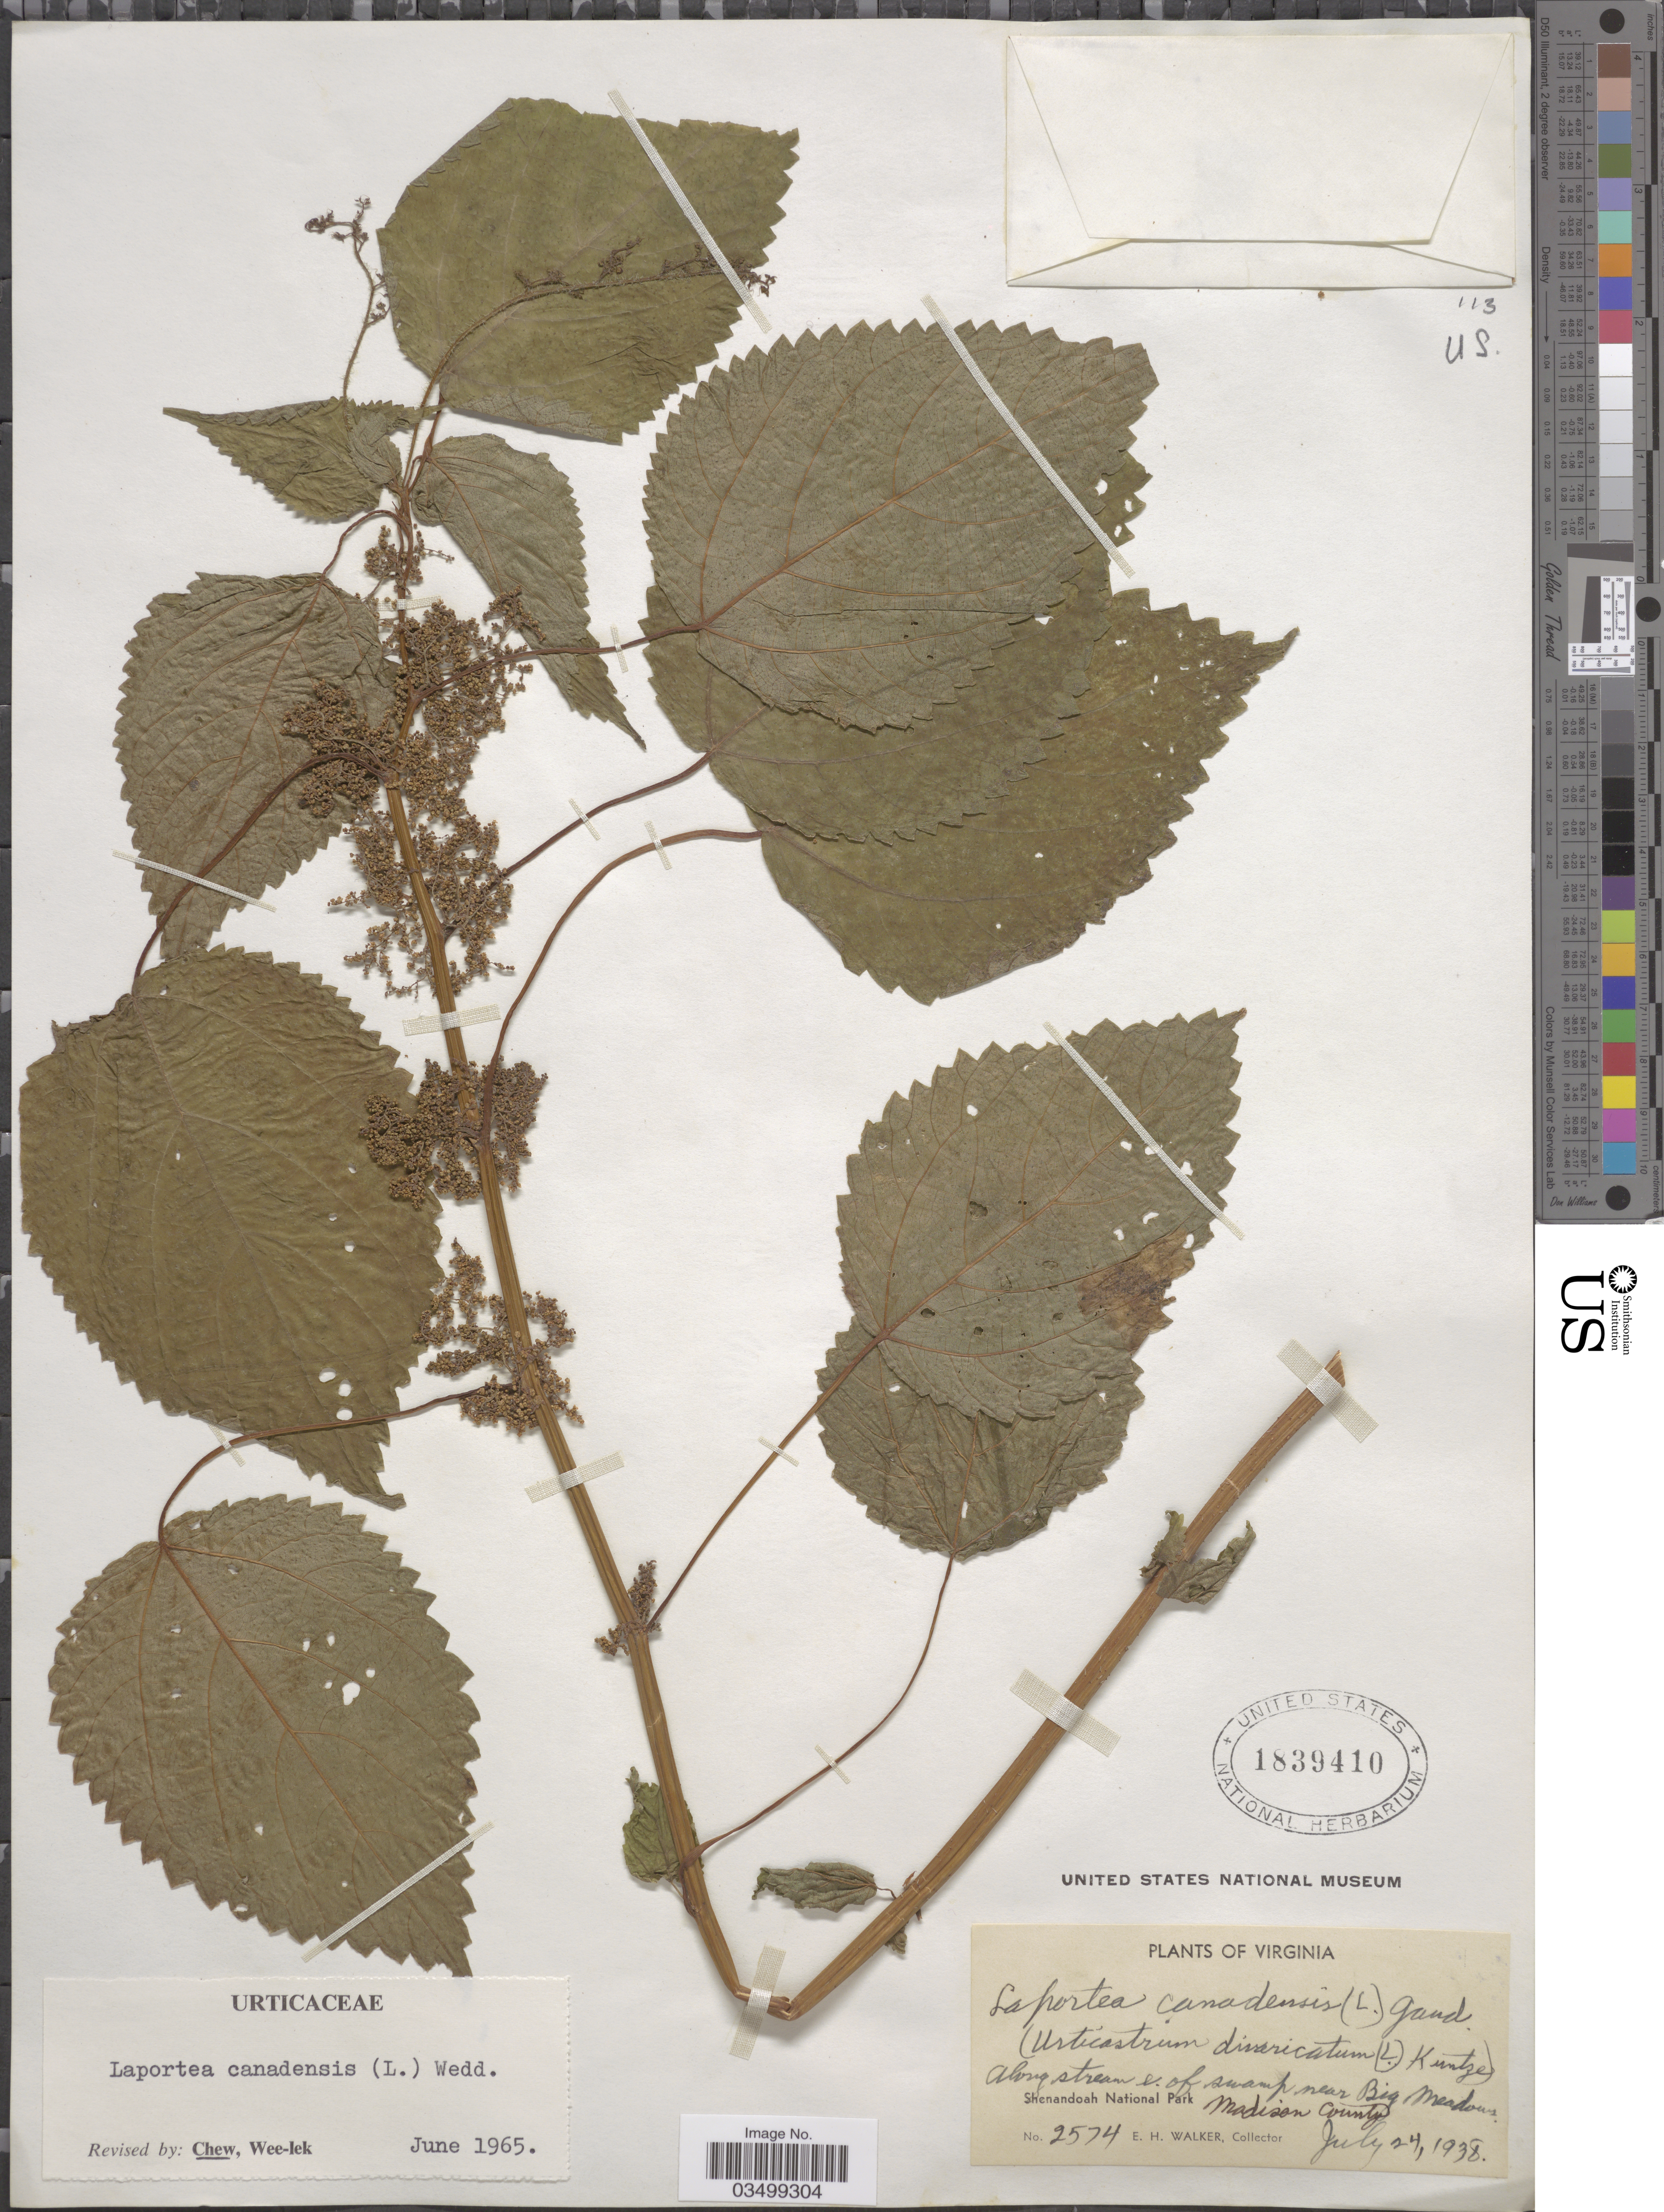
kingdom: Plantae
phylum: Tracheophyta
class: Magnoliopsida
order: Rosales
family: Urticaceae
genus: Laportea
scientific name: Laportea canadensis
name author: (L.) Wedd.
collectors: E. H. Walker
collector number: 2574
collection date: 1938-07-24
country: United States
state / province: Virginia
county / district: Madison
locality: Along stream e. of swamp near Big Meadows. Shenandoah National Park. Madison County.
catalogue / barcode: US 1839410